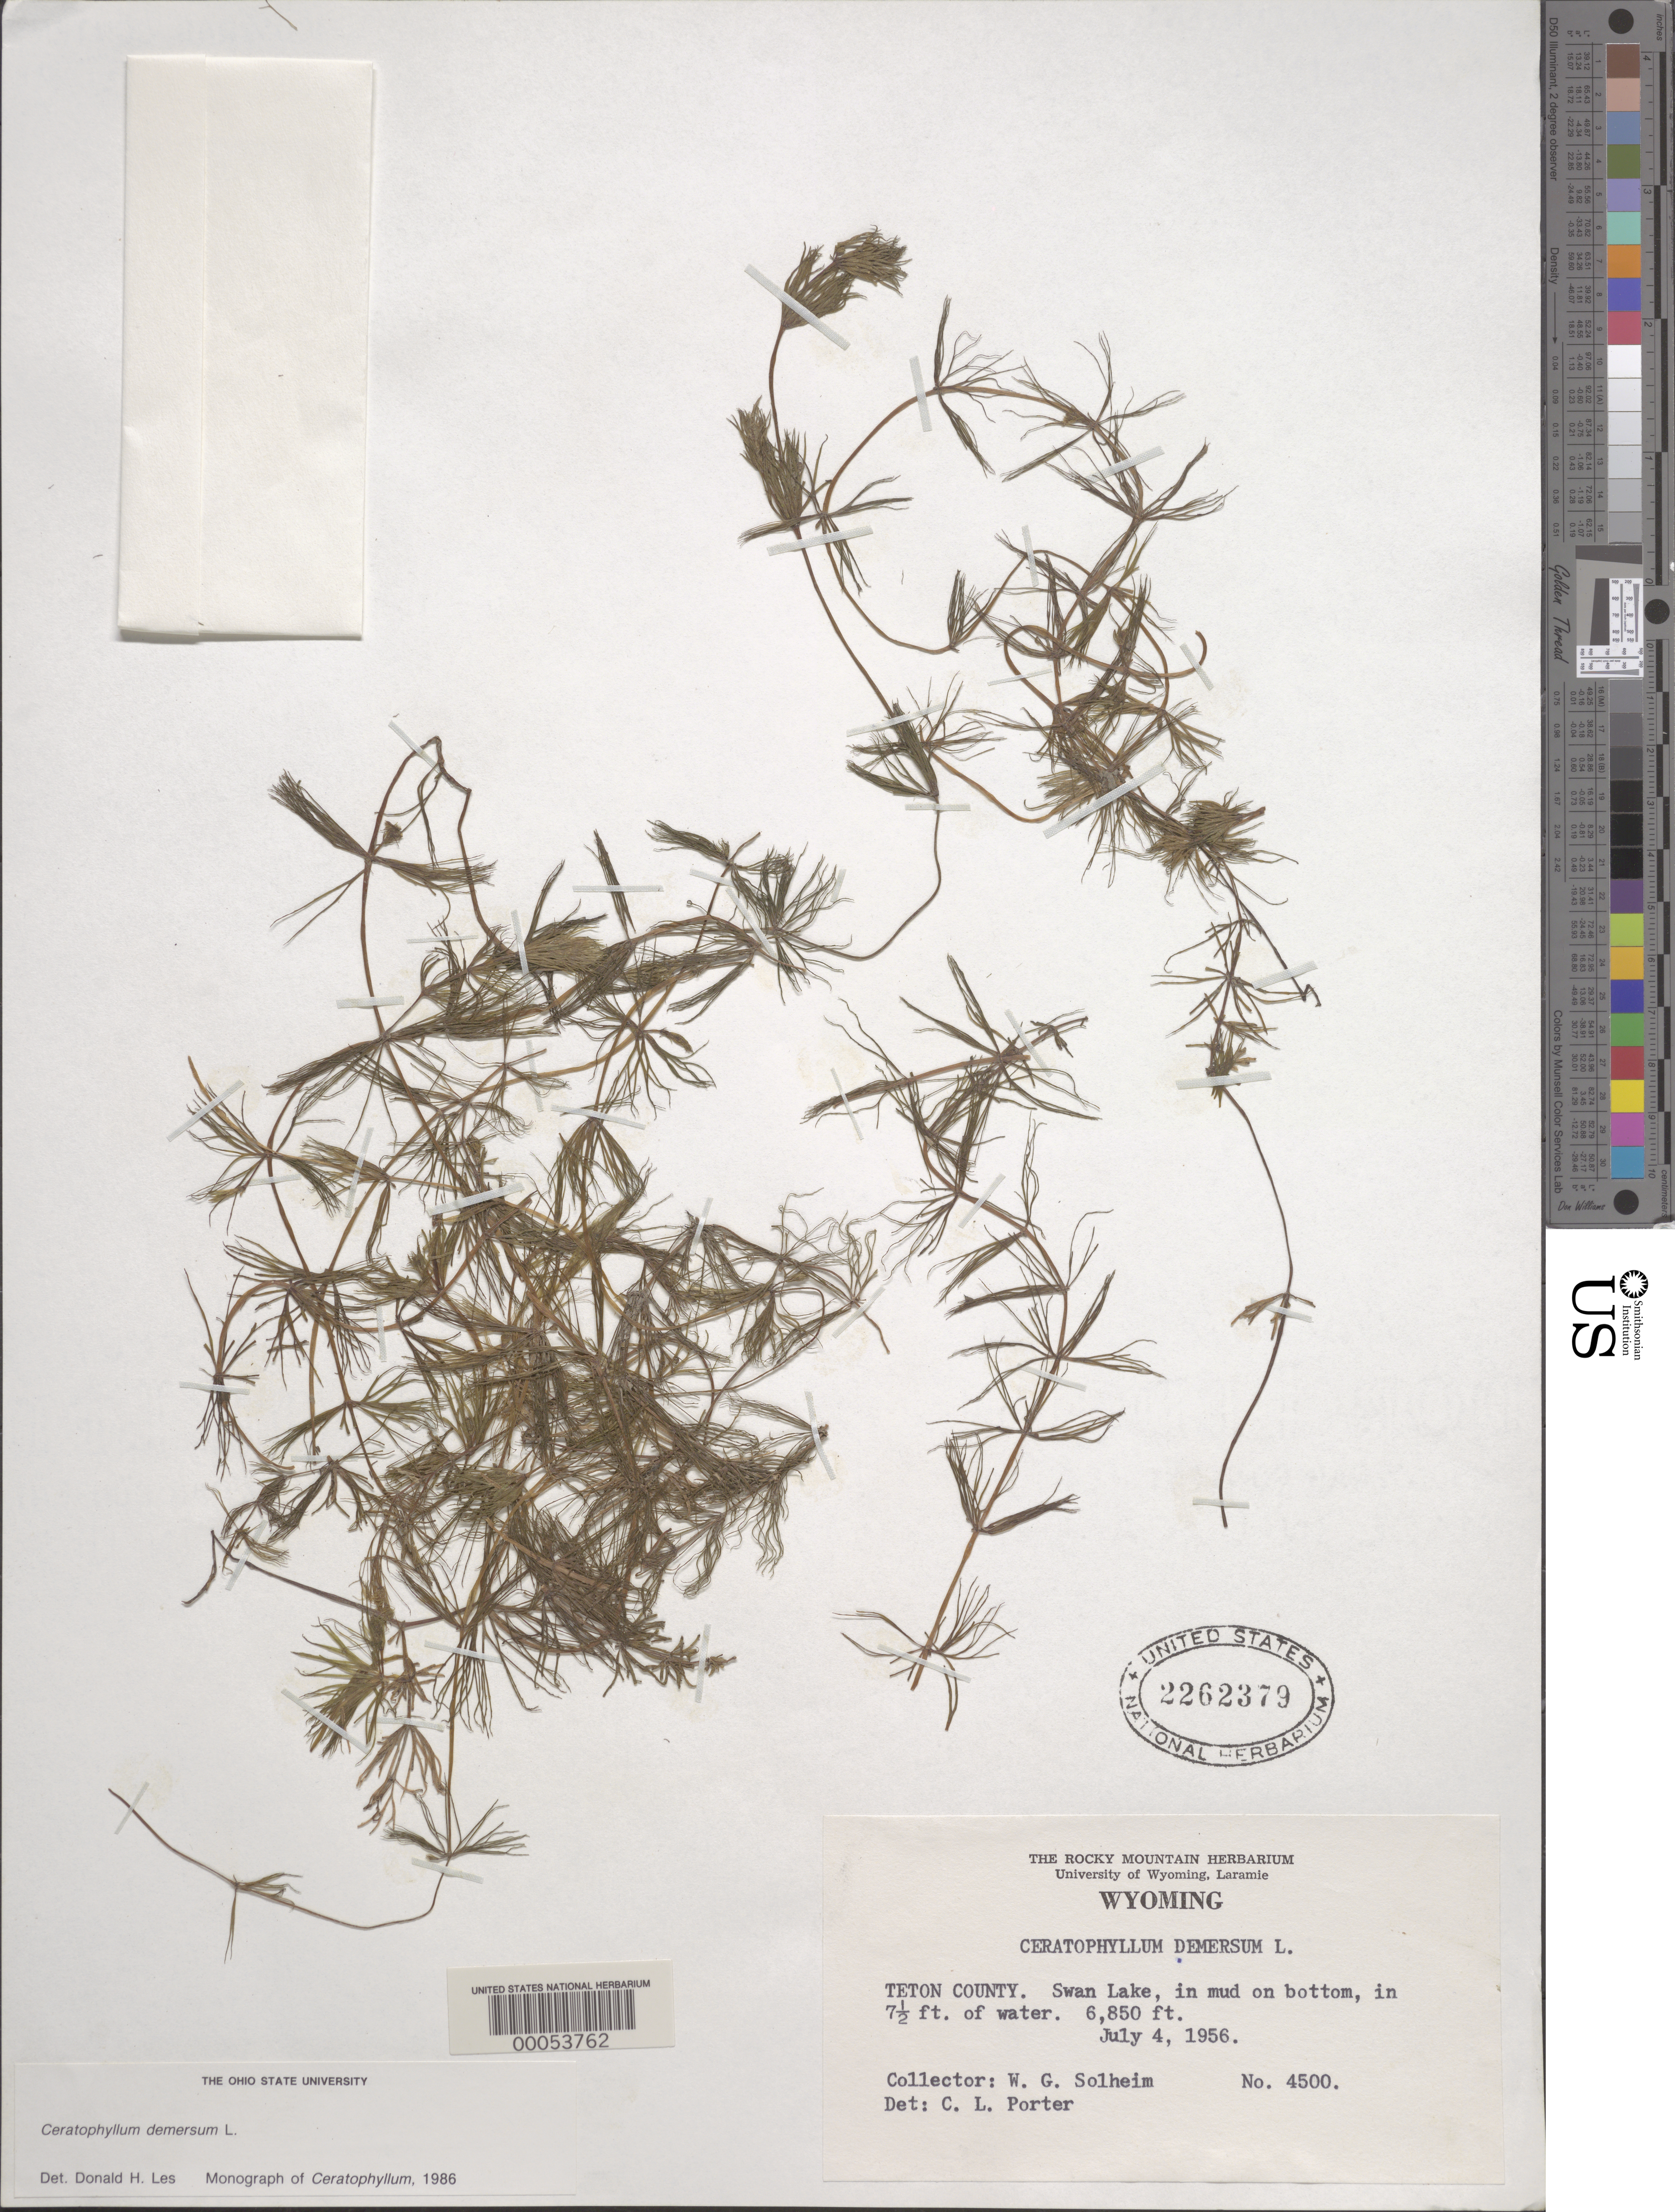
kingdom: Plantae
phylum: Tracheophyta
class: Magnoliopsida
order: Ceratophyllales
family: Ceratophyllaceae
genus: Ceratophyllum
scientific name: Ceratophyllum demersum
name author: L.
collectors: W. Solheim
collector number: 4500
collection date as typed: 04 Jul 1956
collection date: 1956-07-04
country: United States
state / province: Wyoming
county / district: Teton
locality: Swan lake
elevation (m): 2088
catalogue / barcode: US 2262379